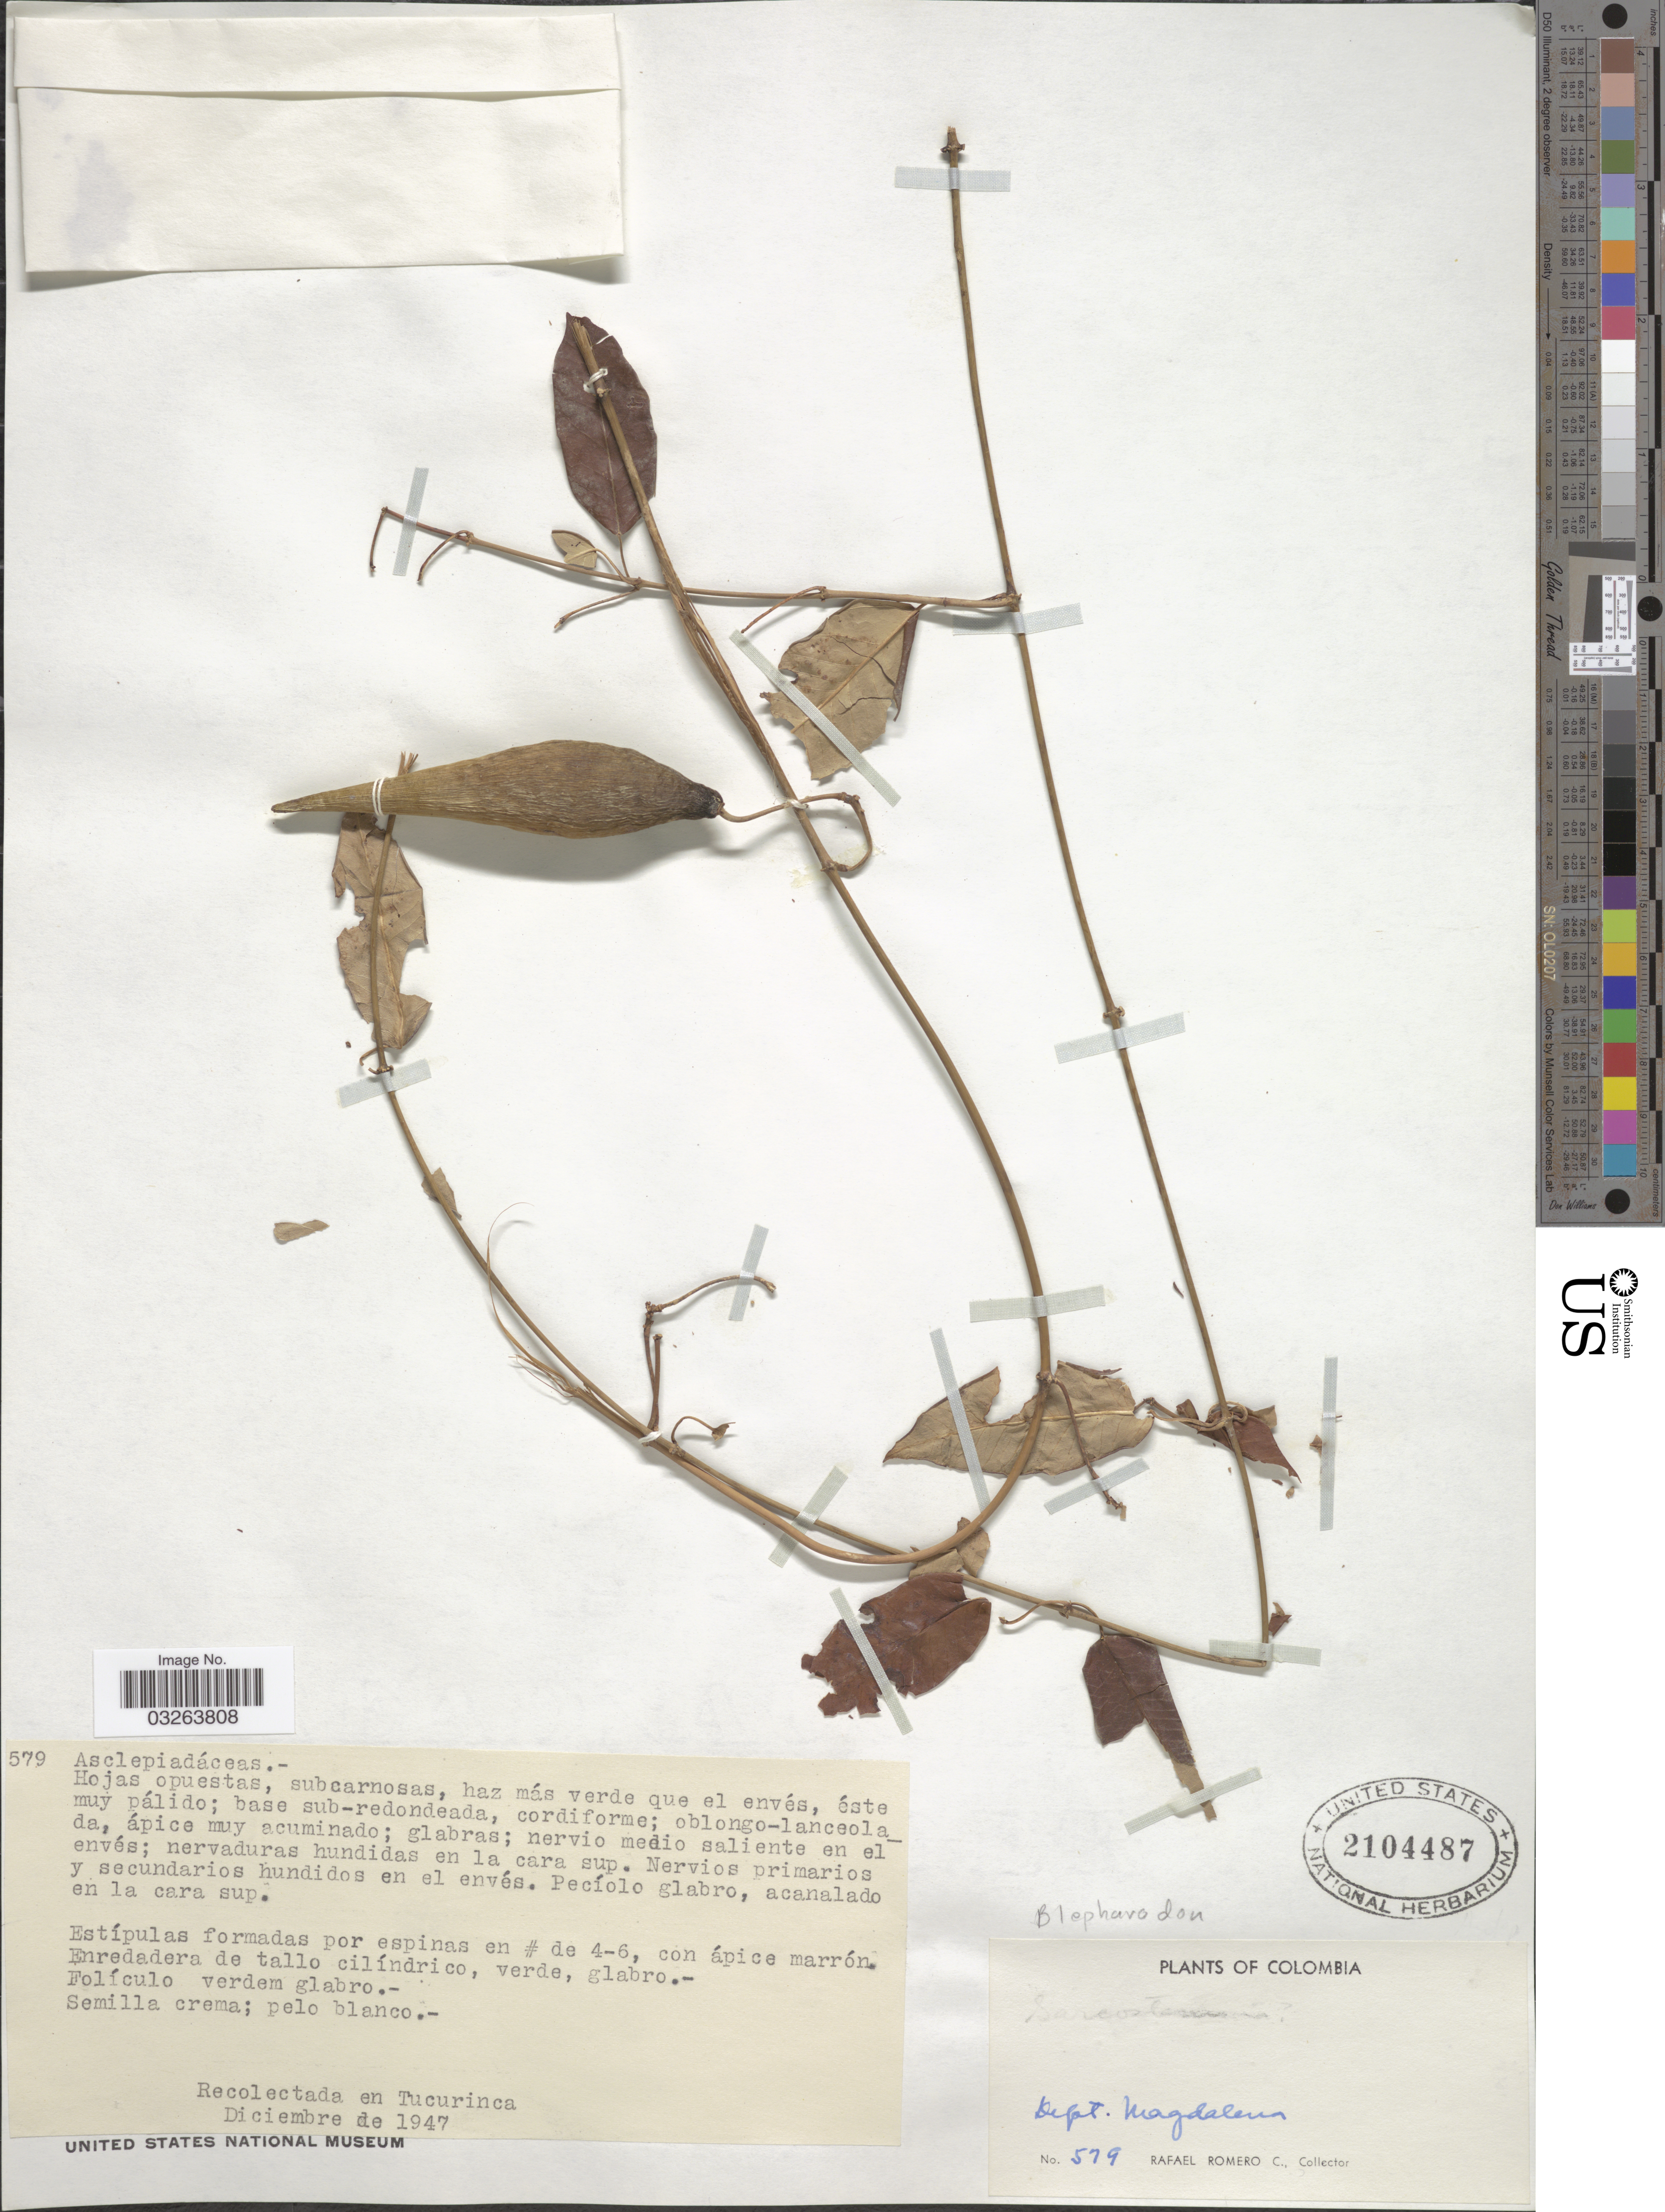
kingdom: Plantae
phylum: Tracheophyta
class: Magnoliopsida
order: Gentianales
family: Apocynaceae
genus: Blepharodon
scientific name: Blepharodon sp.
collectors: R. Romero Castañeda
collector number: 579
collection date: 1947-12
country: Colombia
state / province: Magdalena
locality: En Tucurinca. Dept. Magdalena.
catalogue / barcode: US 2104487